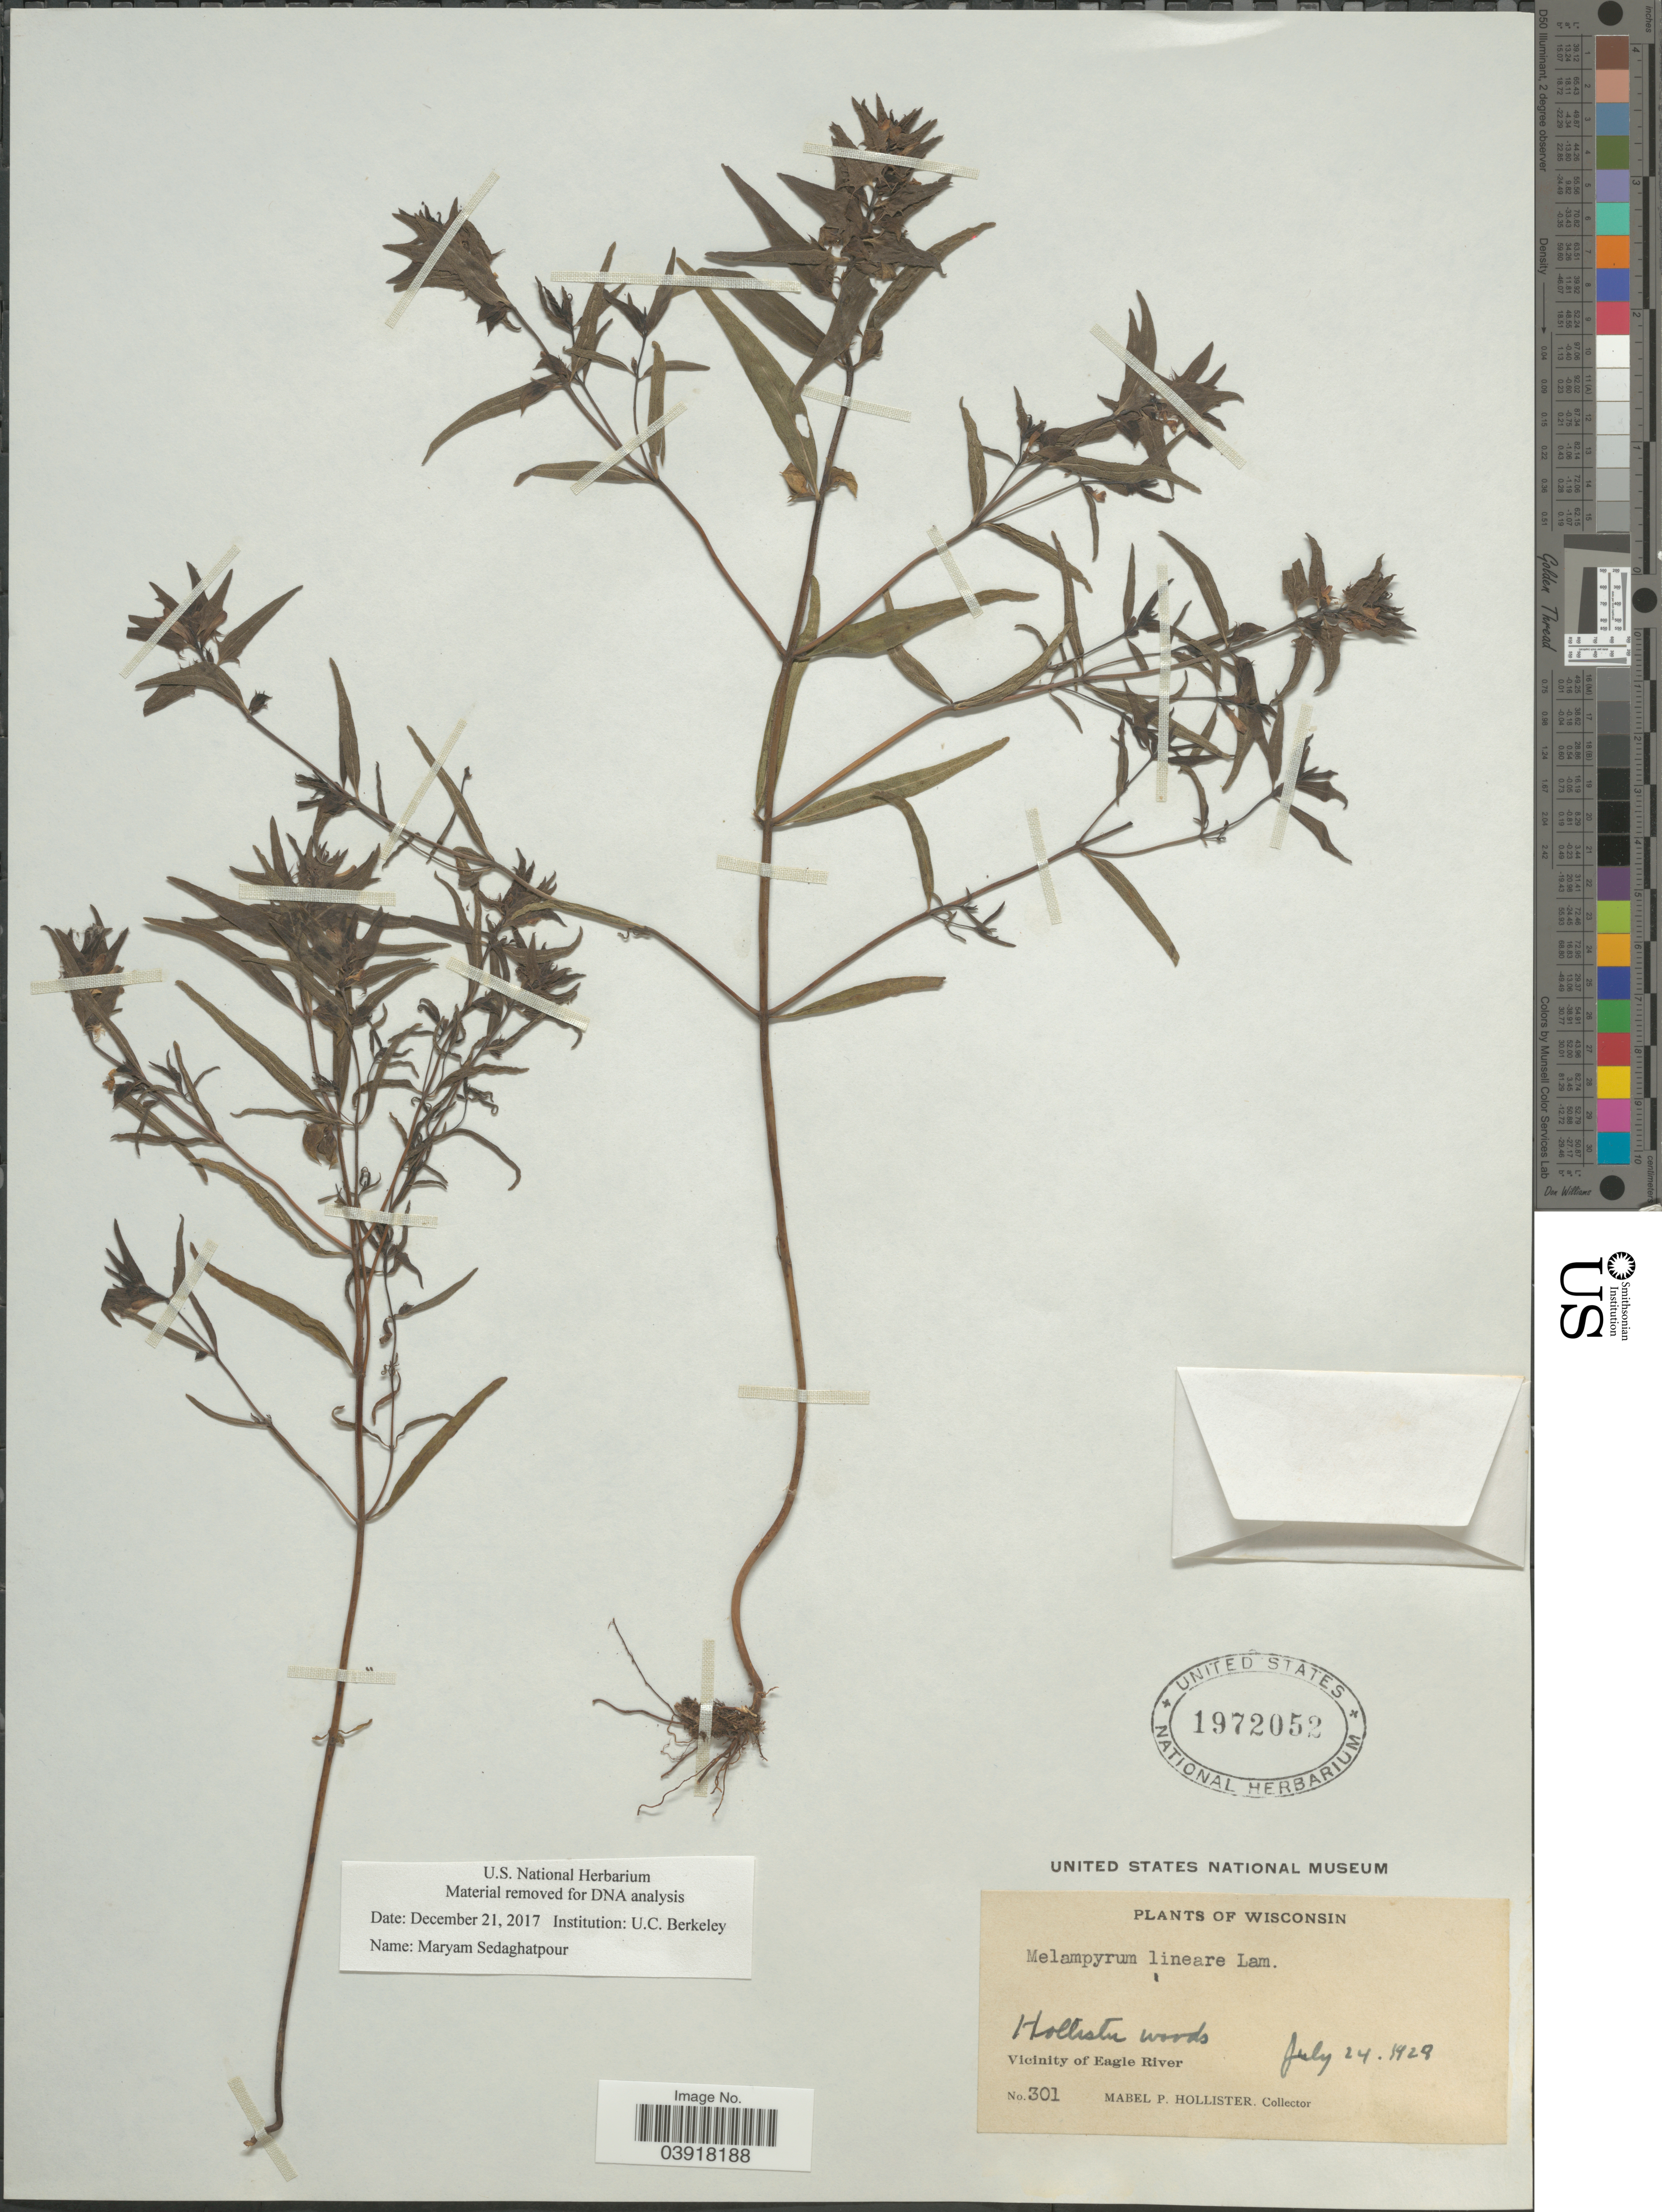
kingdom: Plantae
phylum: Tracheophyta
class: Magnoliopsida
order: Lamiales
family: Orobanchaceae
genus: Melampyrum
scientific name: Melampyrum lineare var. pectinatum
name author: (Pennell) Fernald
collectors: M. Hollister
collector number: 301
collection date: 1928-07-24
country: United States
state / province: Wisconsin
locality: Hollister woods. Vicinity of Eagle River.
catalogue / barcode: US 1972052